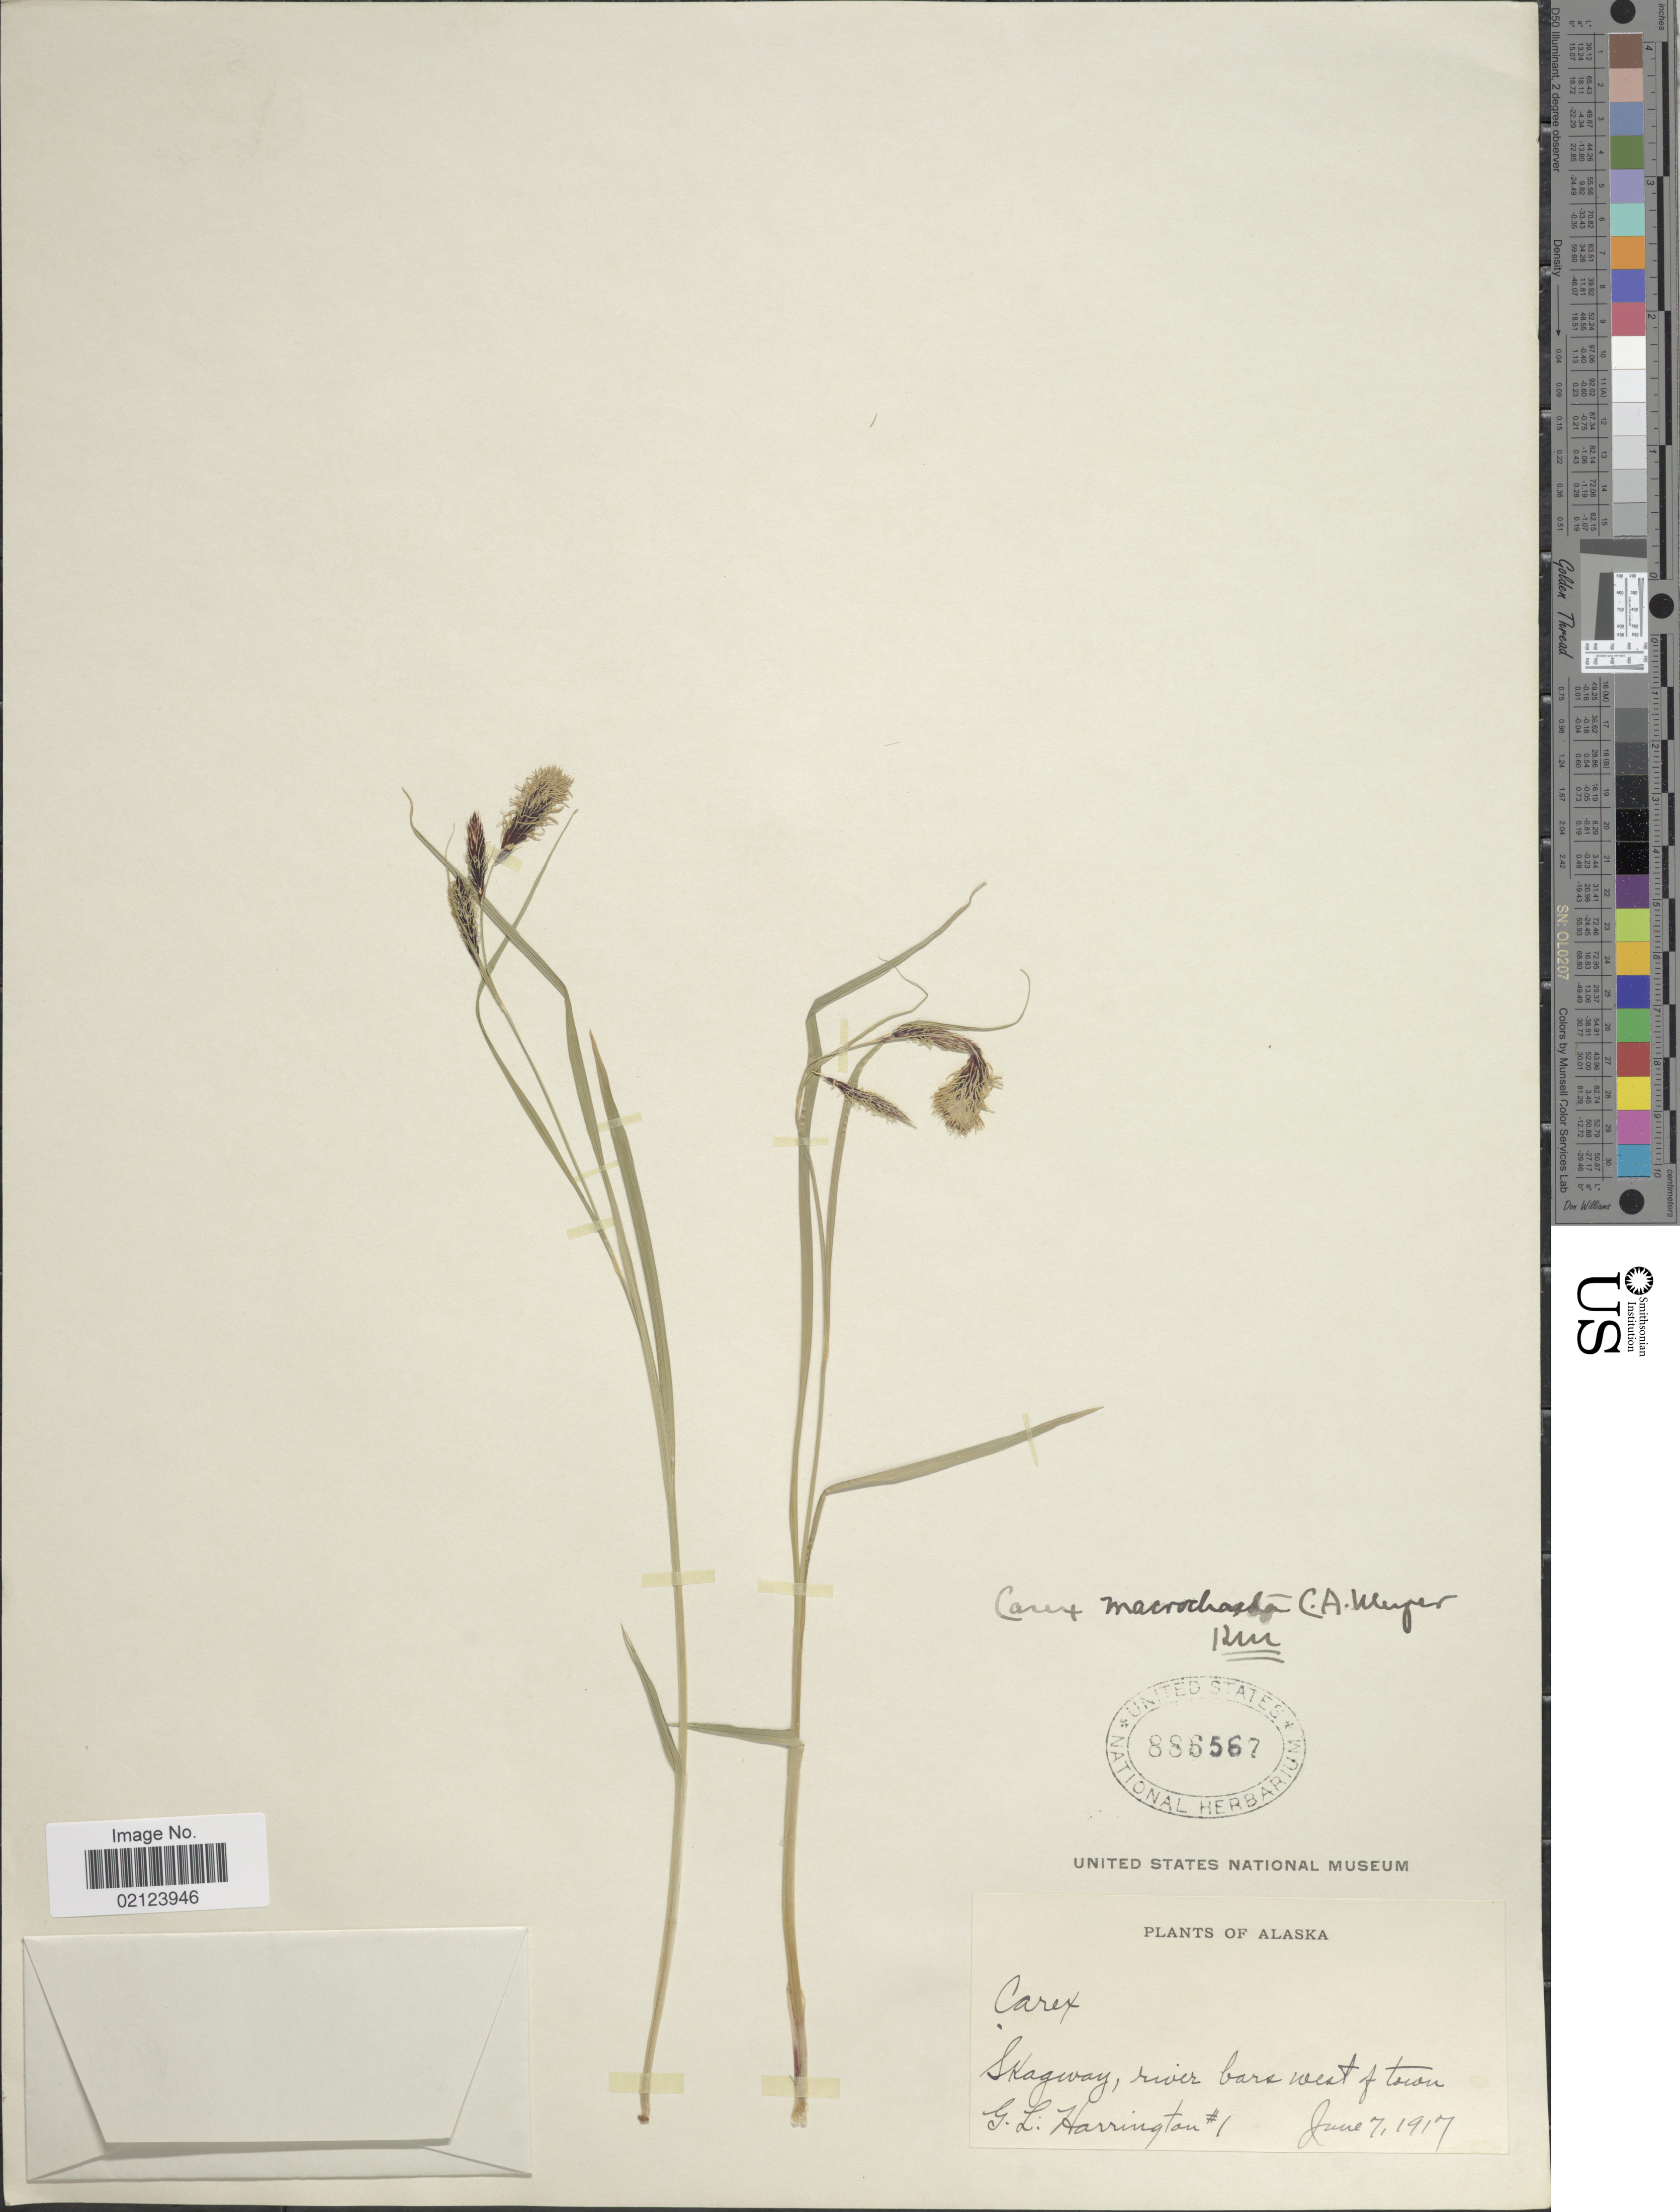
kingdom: Plantae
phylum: Tracheophyta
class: Liliopsida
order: Poales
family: Cyperaceae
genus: Carex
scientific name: Carex macrochaeta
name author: C.A. Mey.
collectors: G. Harrington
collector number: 1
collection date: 1917-06-07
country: United States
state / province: Alaska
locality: Skagway, river bars west of town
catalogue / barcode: US 886567